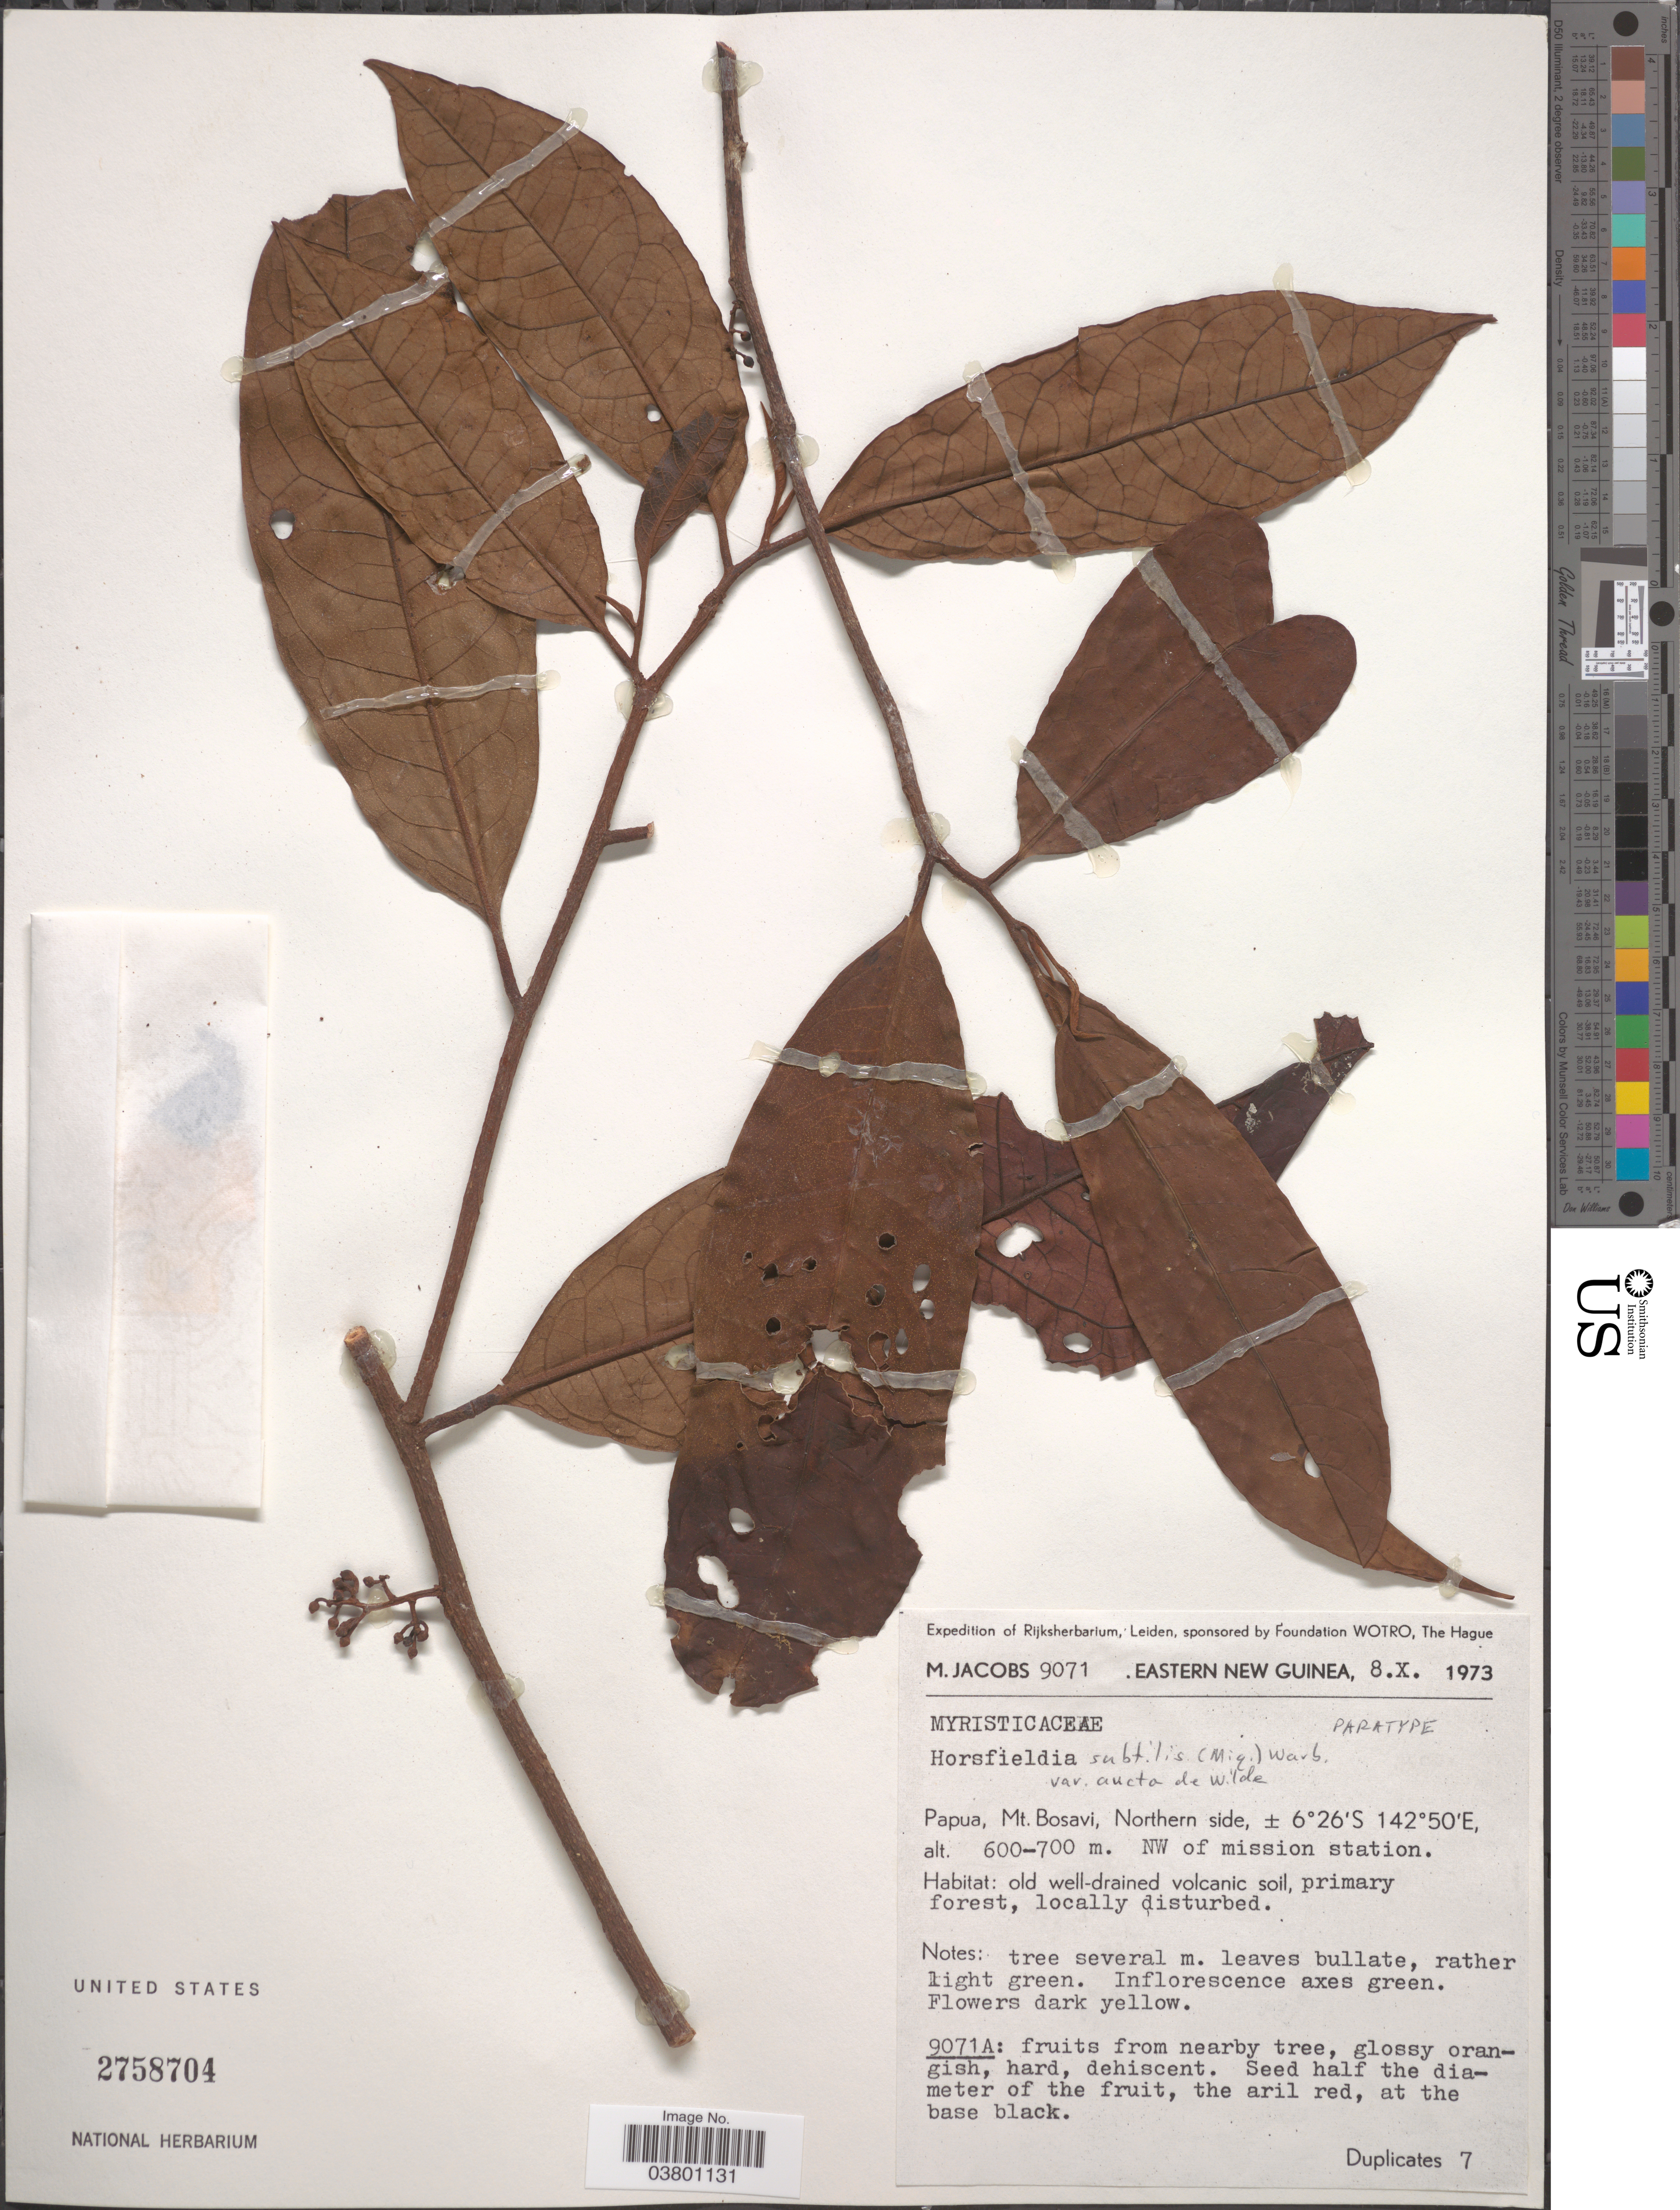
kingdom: Plantae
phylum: Tracheophyta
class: Magnoliopsida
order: Magnoliales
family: Myristicaceae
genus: Horsfieldia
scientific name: Horsfieldia subtilis var. aucta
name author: W.J. de Wilde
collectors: M. Jacobs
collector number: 9071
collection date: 1973-10-08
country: Papua New Guinea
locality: Eastern New Guinea. Papua, Mt. Bosavi, Northern side, NW of mission station.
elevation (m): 600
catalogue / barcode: US 2758704